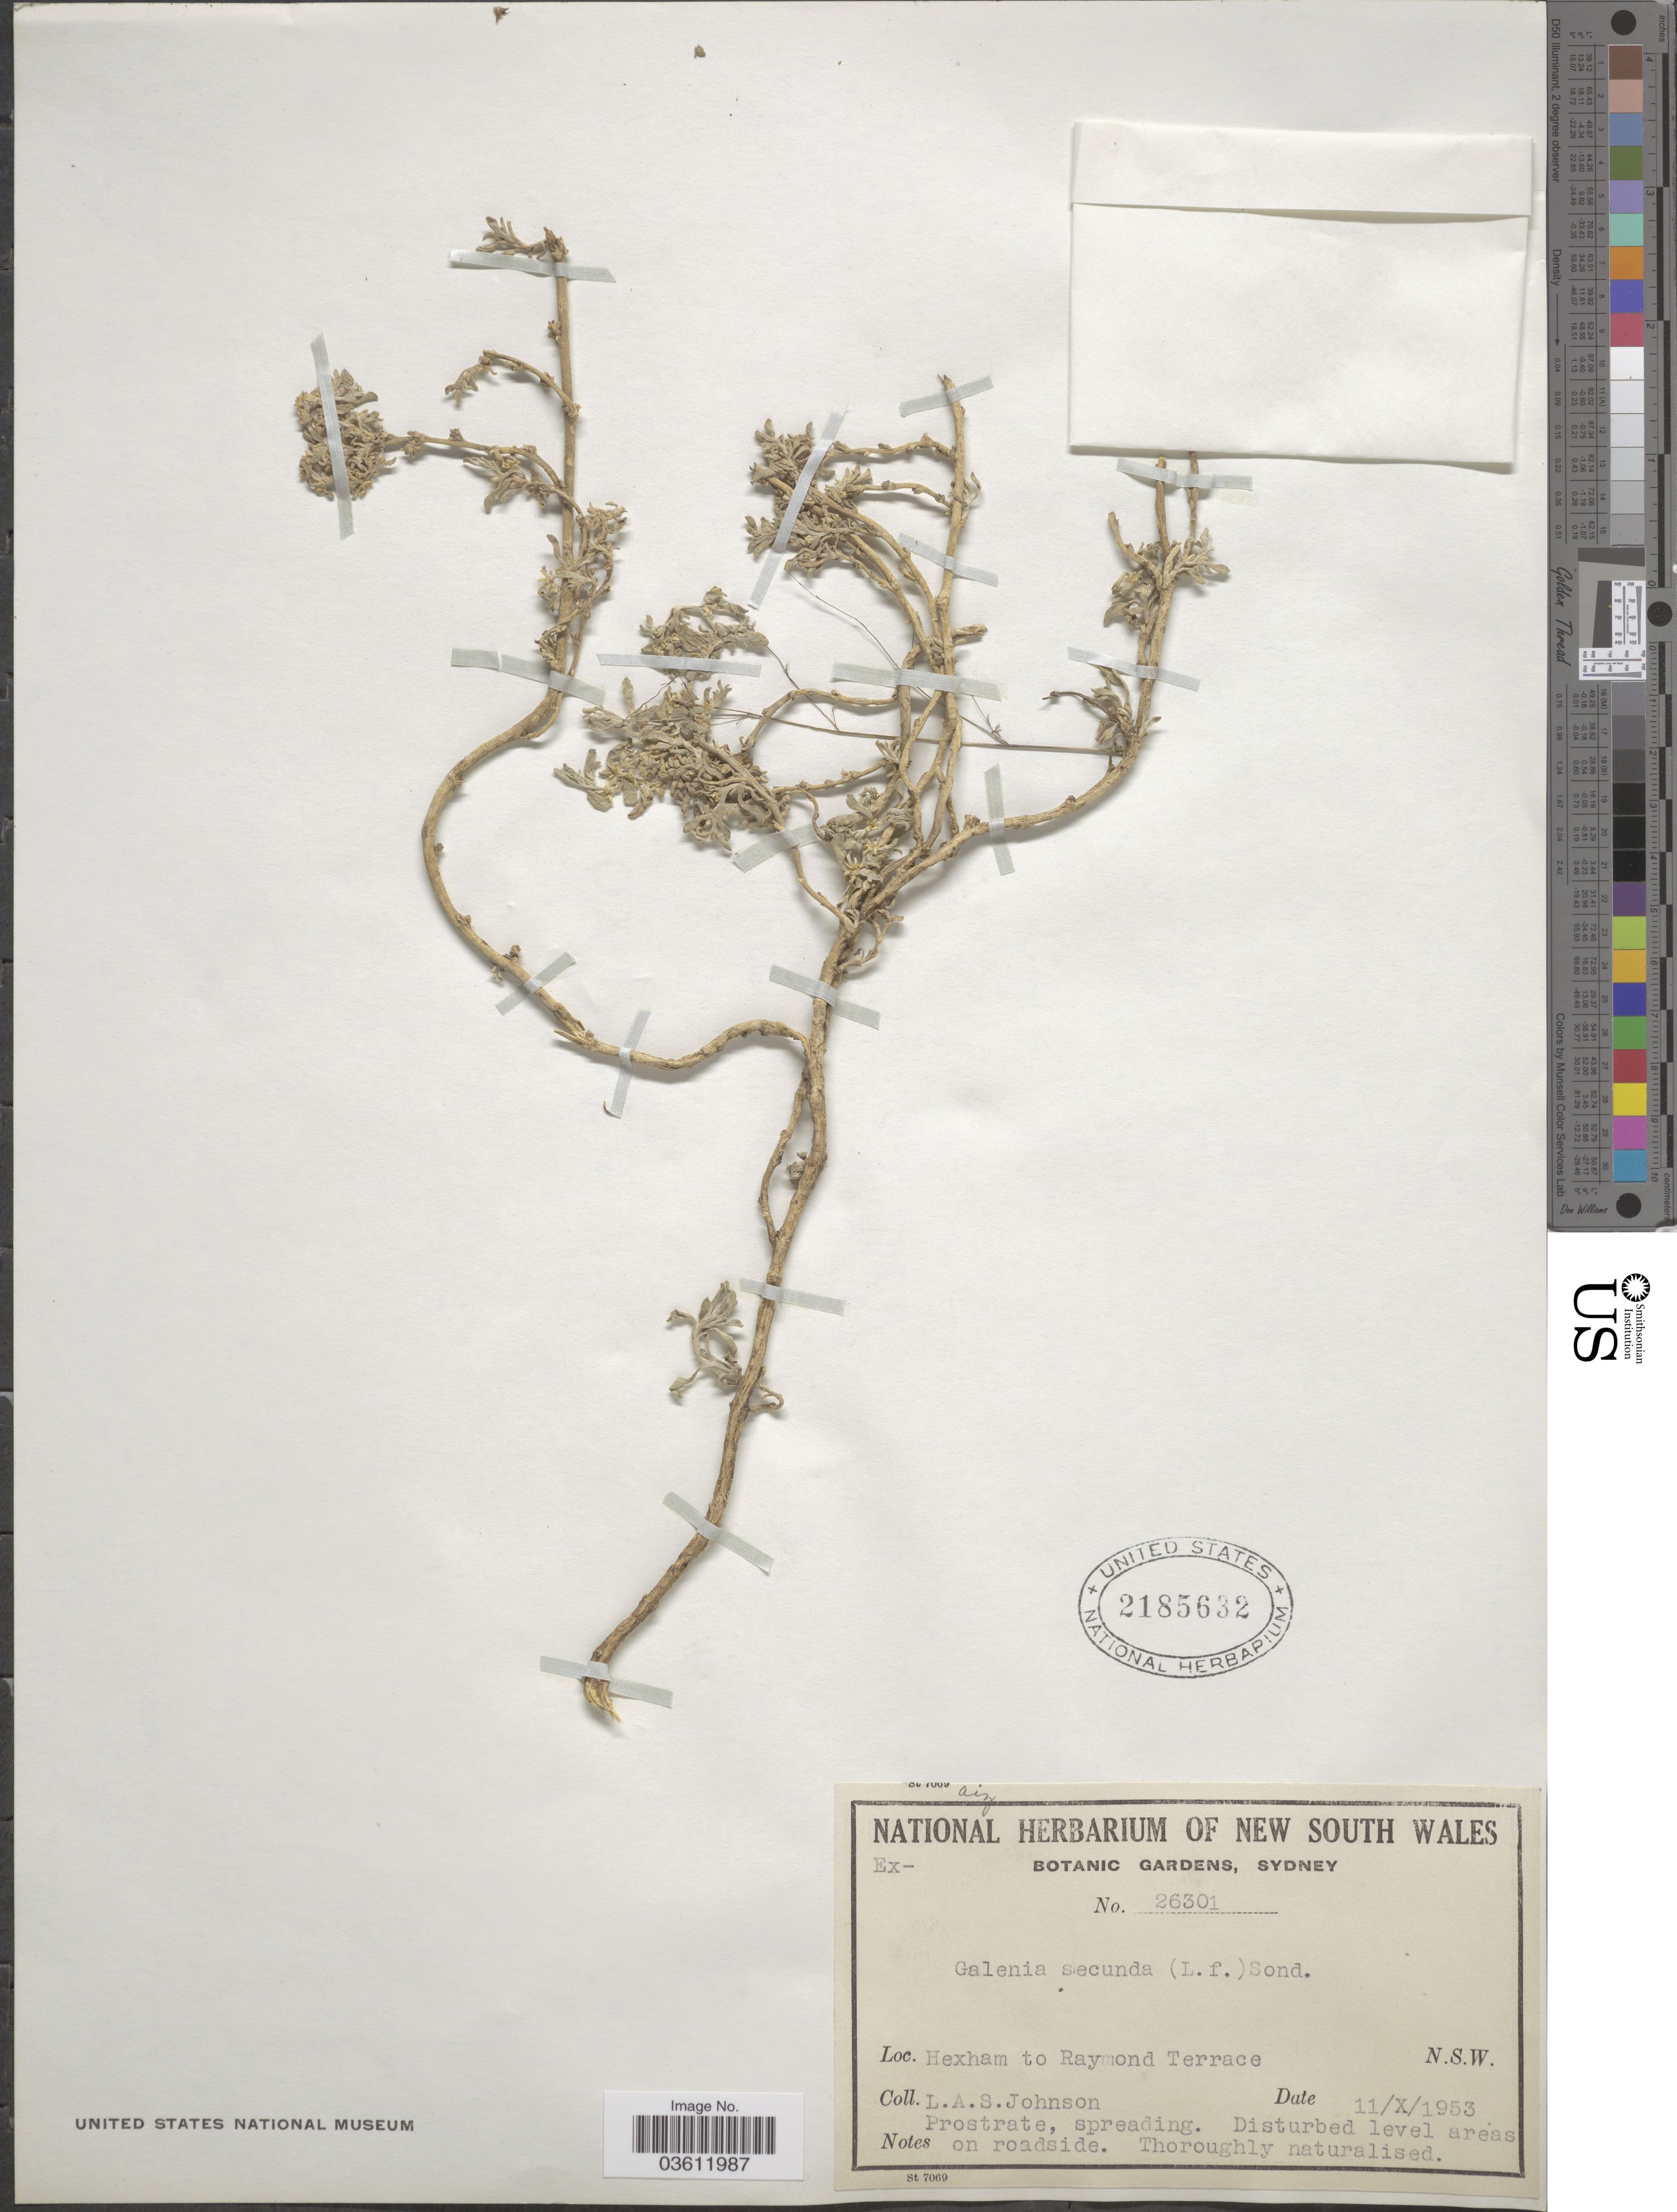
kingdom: Plantae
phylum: Tracheophyta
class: Magnoliopsida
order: Caryophyllales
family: Aizoaceae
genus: Aizoon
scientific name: Aizoon pubescens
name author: Eckl. & Zeyh.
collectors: L. A. S. Johnson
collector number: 26301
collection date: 1953-10-11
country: Australia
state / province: New South Wales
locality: Hexham to Raymond Terrace. N.S.W.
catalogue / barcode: US 2185632